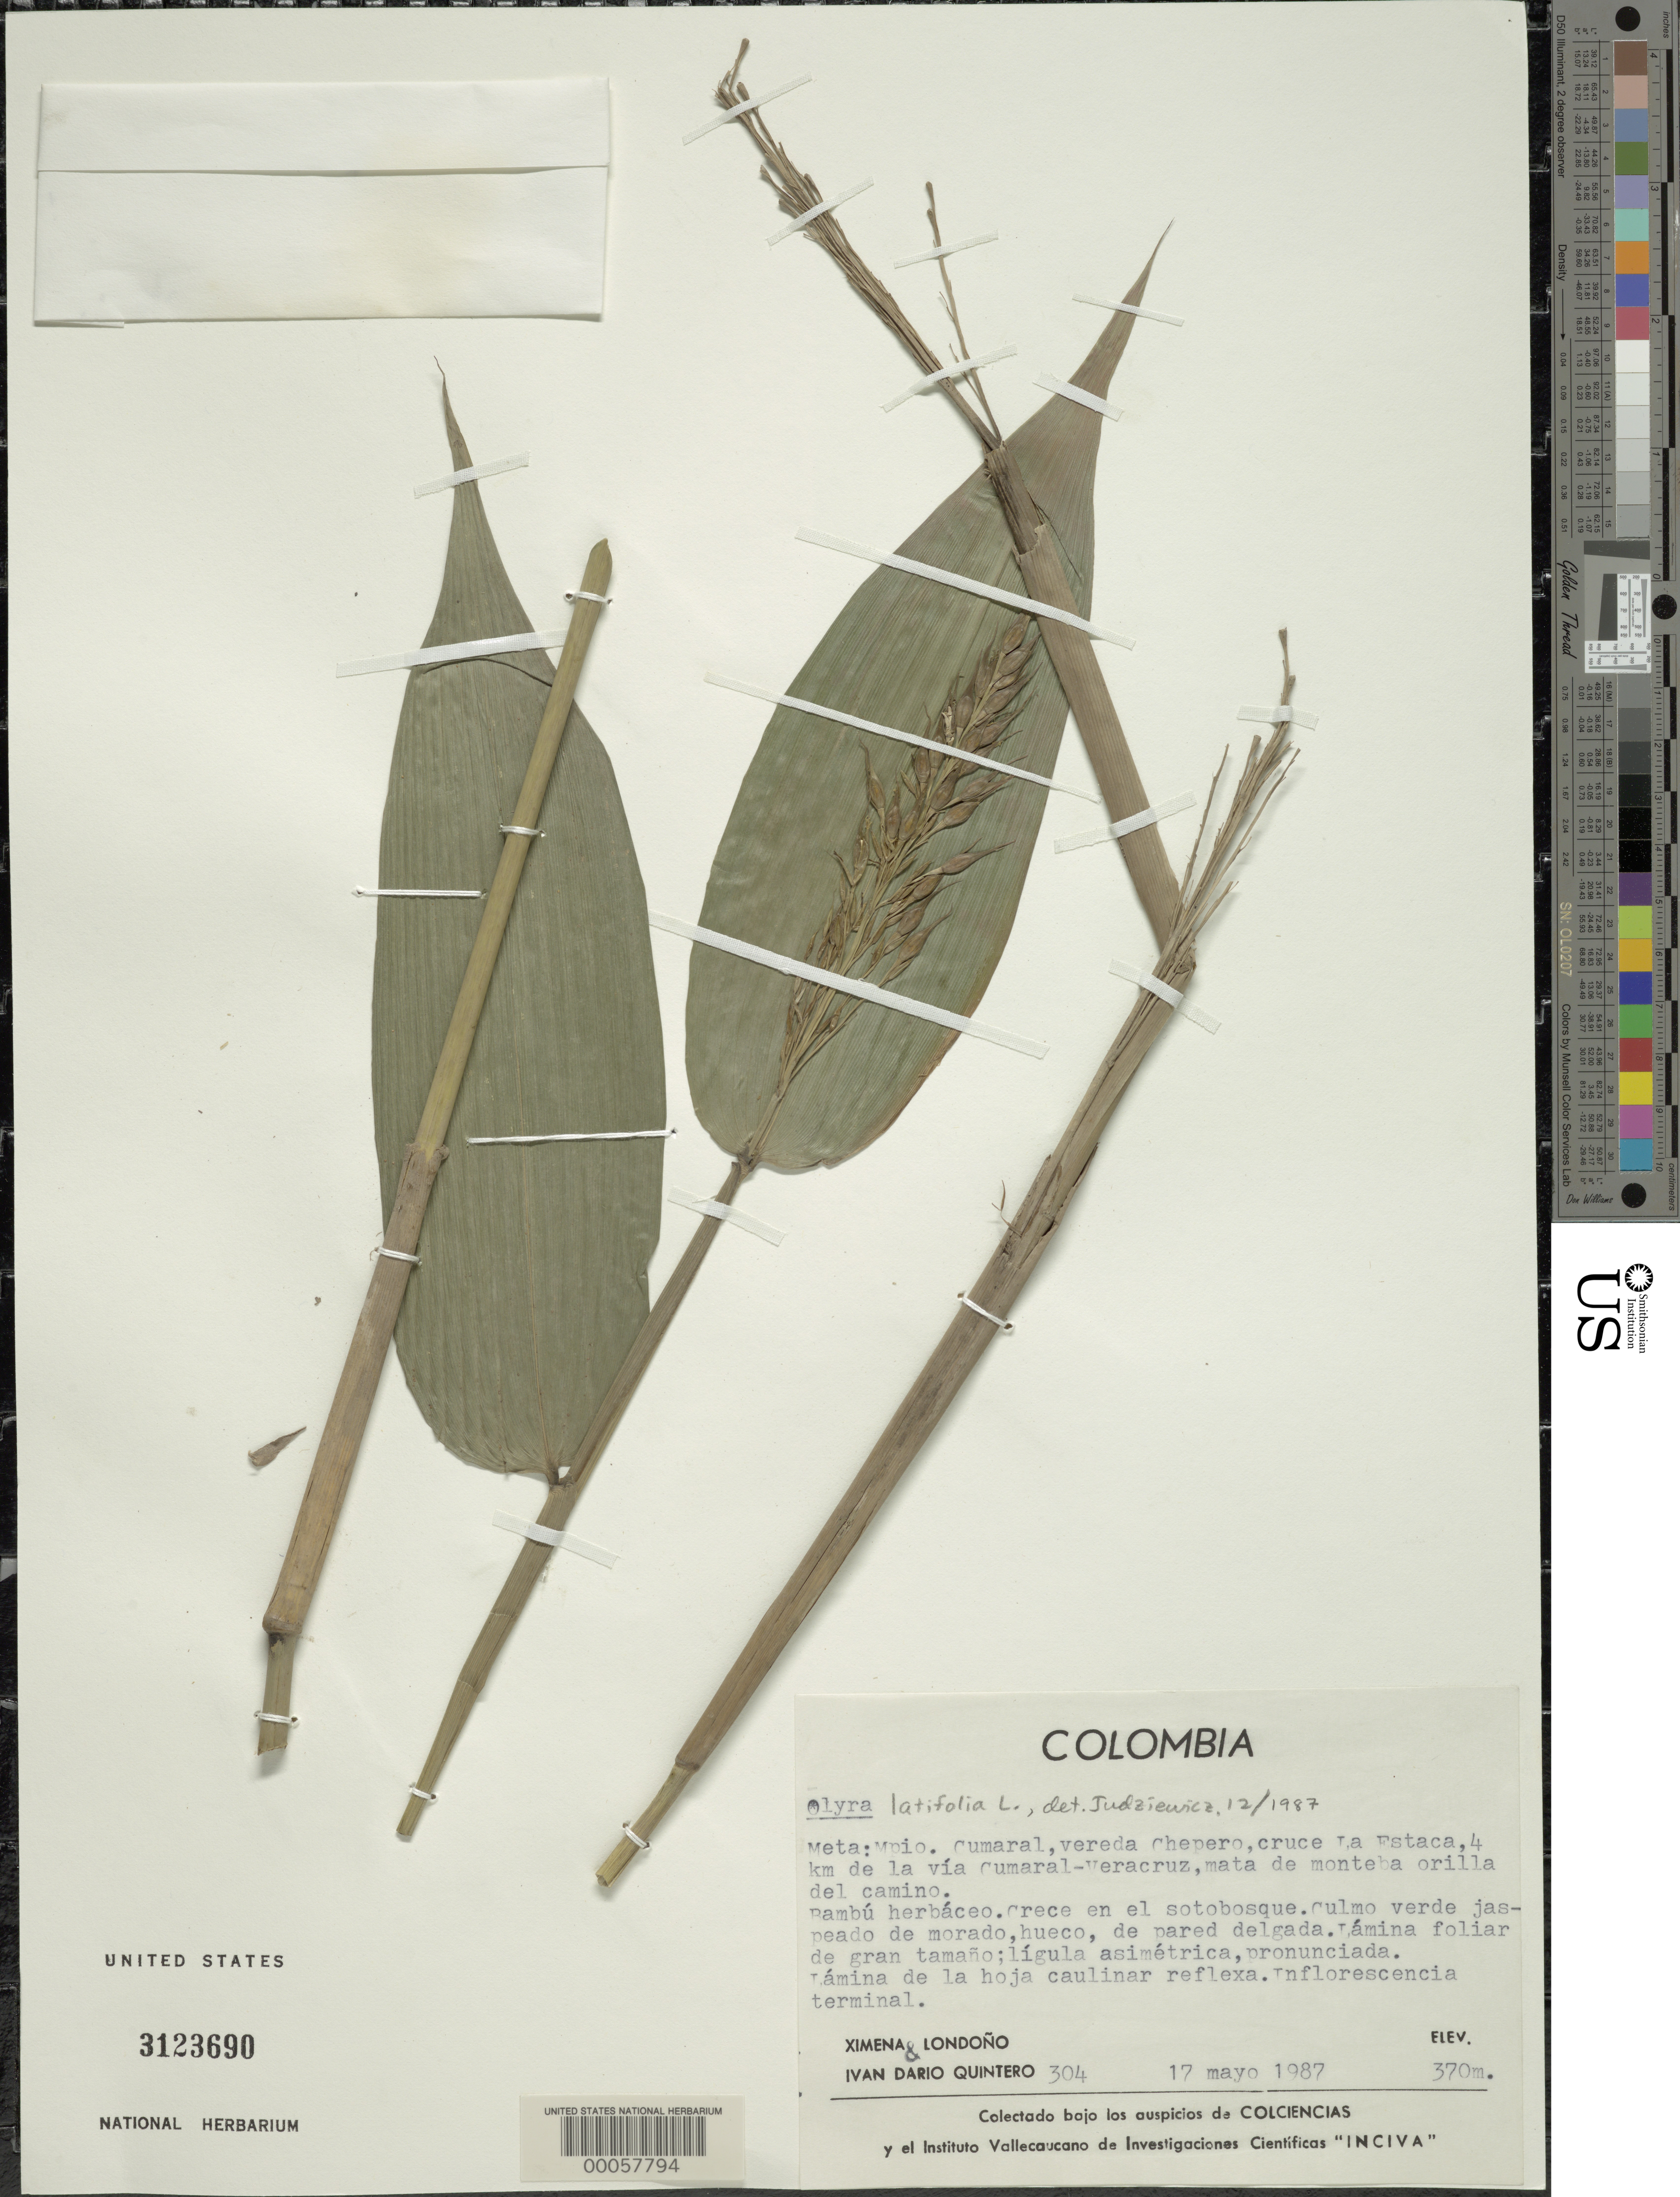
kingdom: Plantae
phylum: Tracheophyta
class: Liliopsida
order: Poales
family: Poaceae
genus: Olyra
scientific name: Olyra latifolia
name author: L.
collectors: X. Londoño & I. Quintero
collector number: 304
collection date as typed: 17 May 1987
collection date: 1987-05-17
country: Colombia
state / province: Meta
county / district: Cumaral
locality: Mun. Cumaral, Chepero Trail, la Estaca crossing, 4 km down the Cumaral-Veracurz road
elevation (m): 370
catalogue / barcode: US 3123690